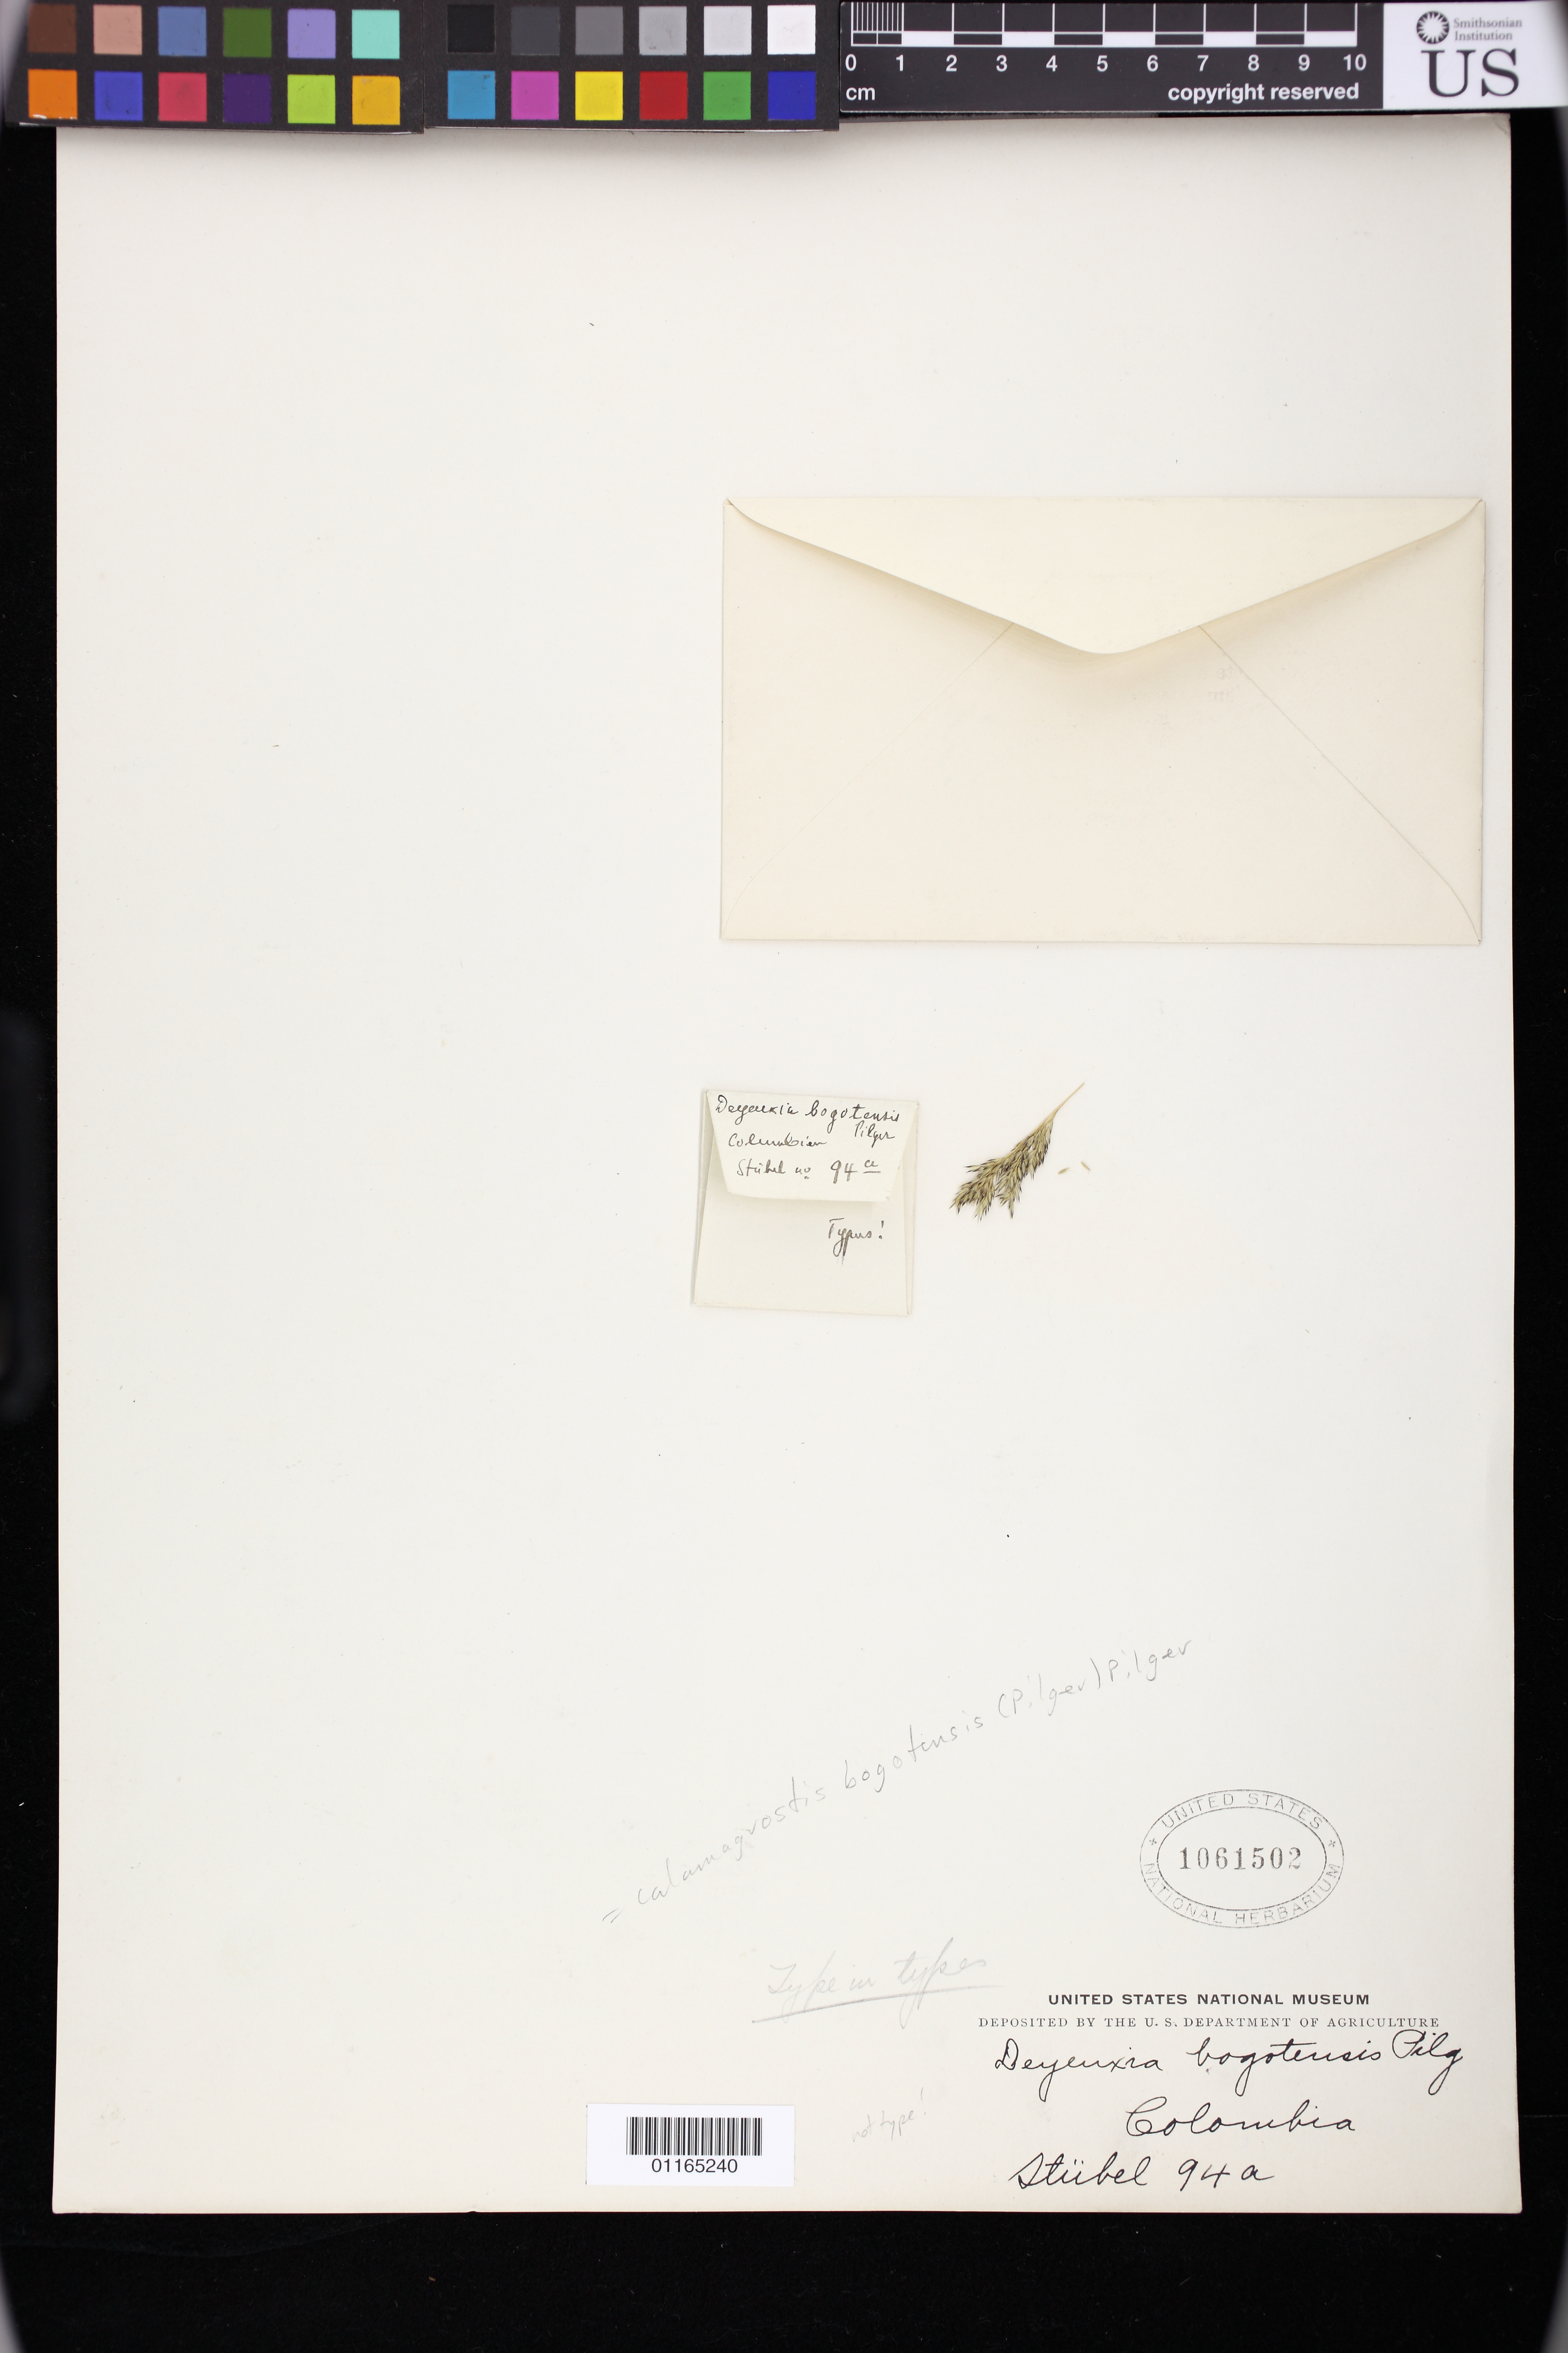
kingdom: Plantae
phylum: Tracheophyta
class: Liliopsida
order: Poales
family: Poaceae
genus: Deyeuxia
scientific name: Deyeuxia bogotensis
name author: Pilg.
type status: Isosyntype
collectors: A. Stübel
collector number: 94a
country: Colombia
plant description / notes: Fragmentary material of "Typus", origin unknown; apparently type material but protologue (mis?) cites collection number as "14a".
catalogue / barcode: US 1061502